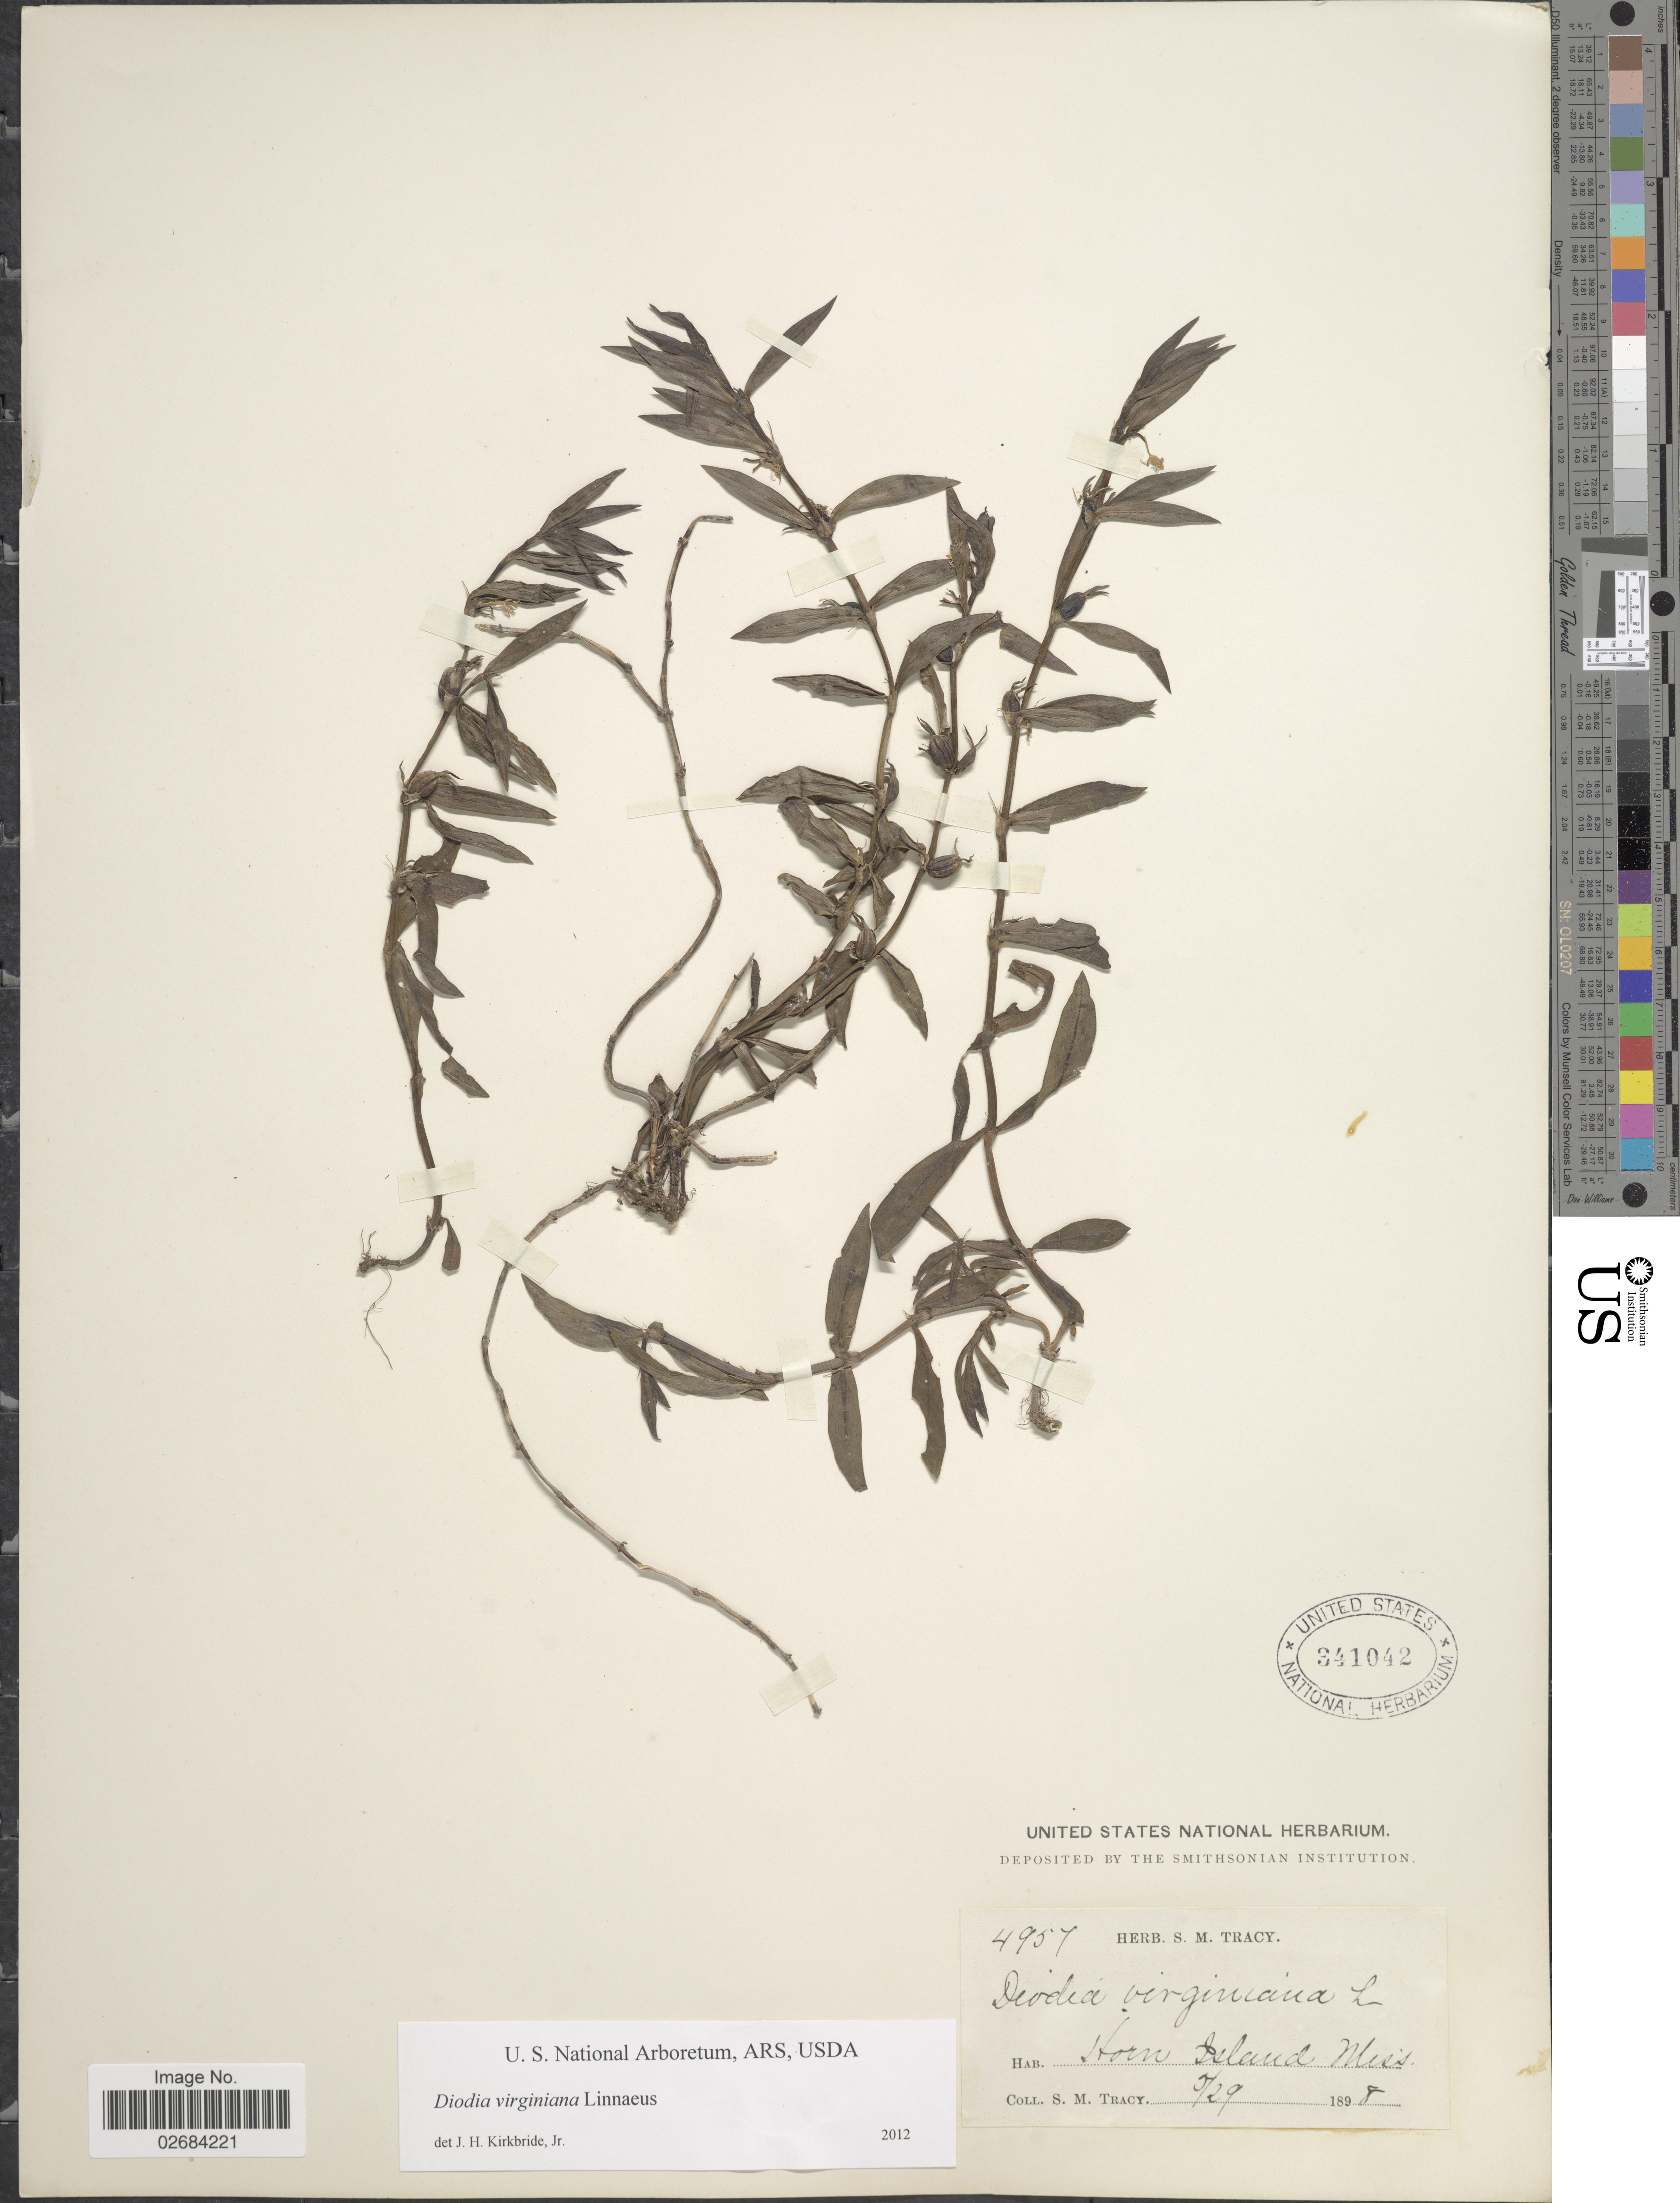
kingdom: Plantae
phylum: Tracheophyta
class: Magnoliopsida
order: Gentianales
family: Rubiaceae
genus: Diodia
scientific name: Diodia virginiana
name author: L.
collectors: S. M. Tracy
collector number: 4957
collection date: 1898-05-29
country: United States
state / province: Mississippi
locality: Horn Island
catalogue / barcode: US 341042